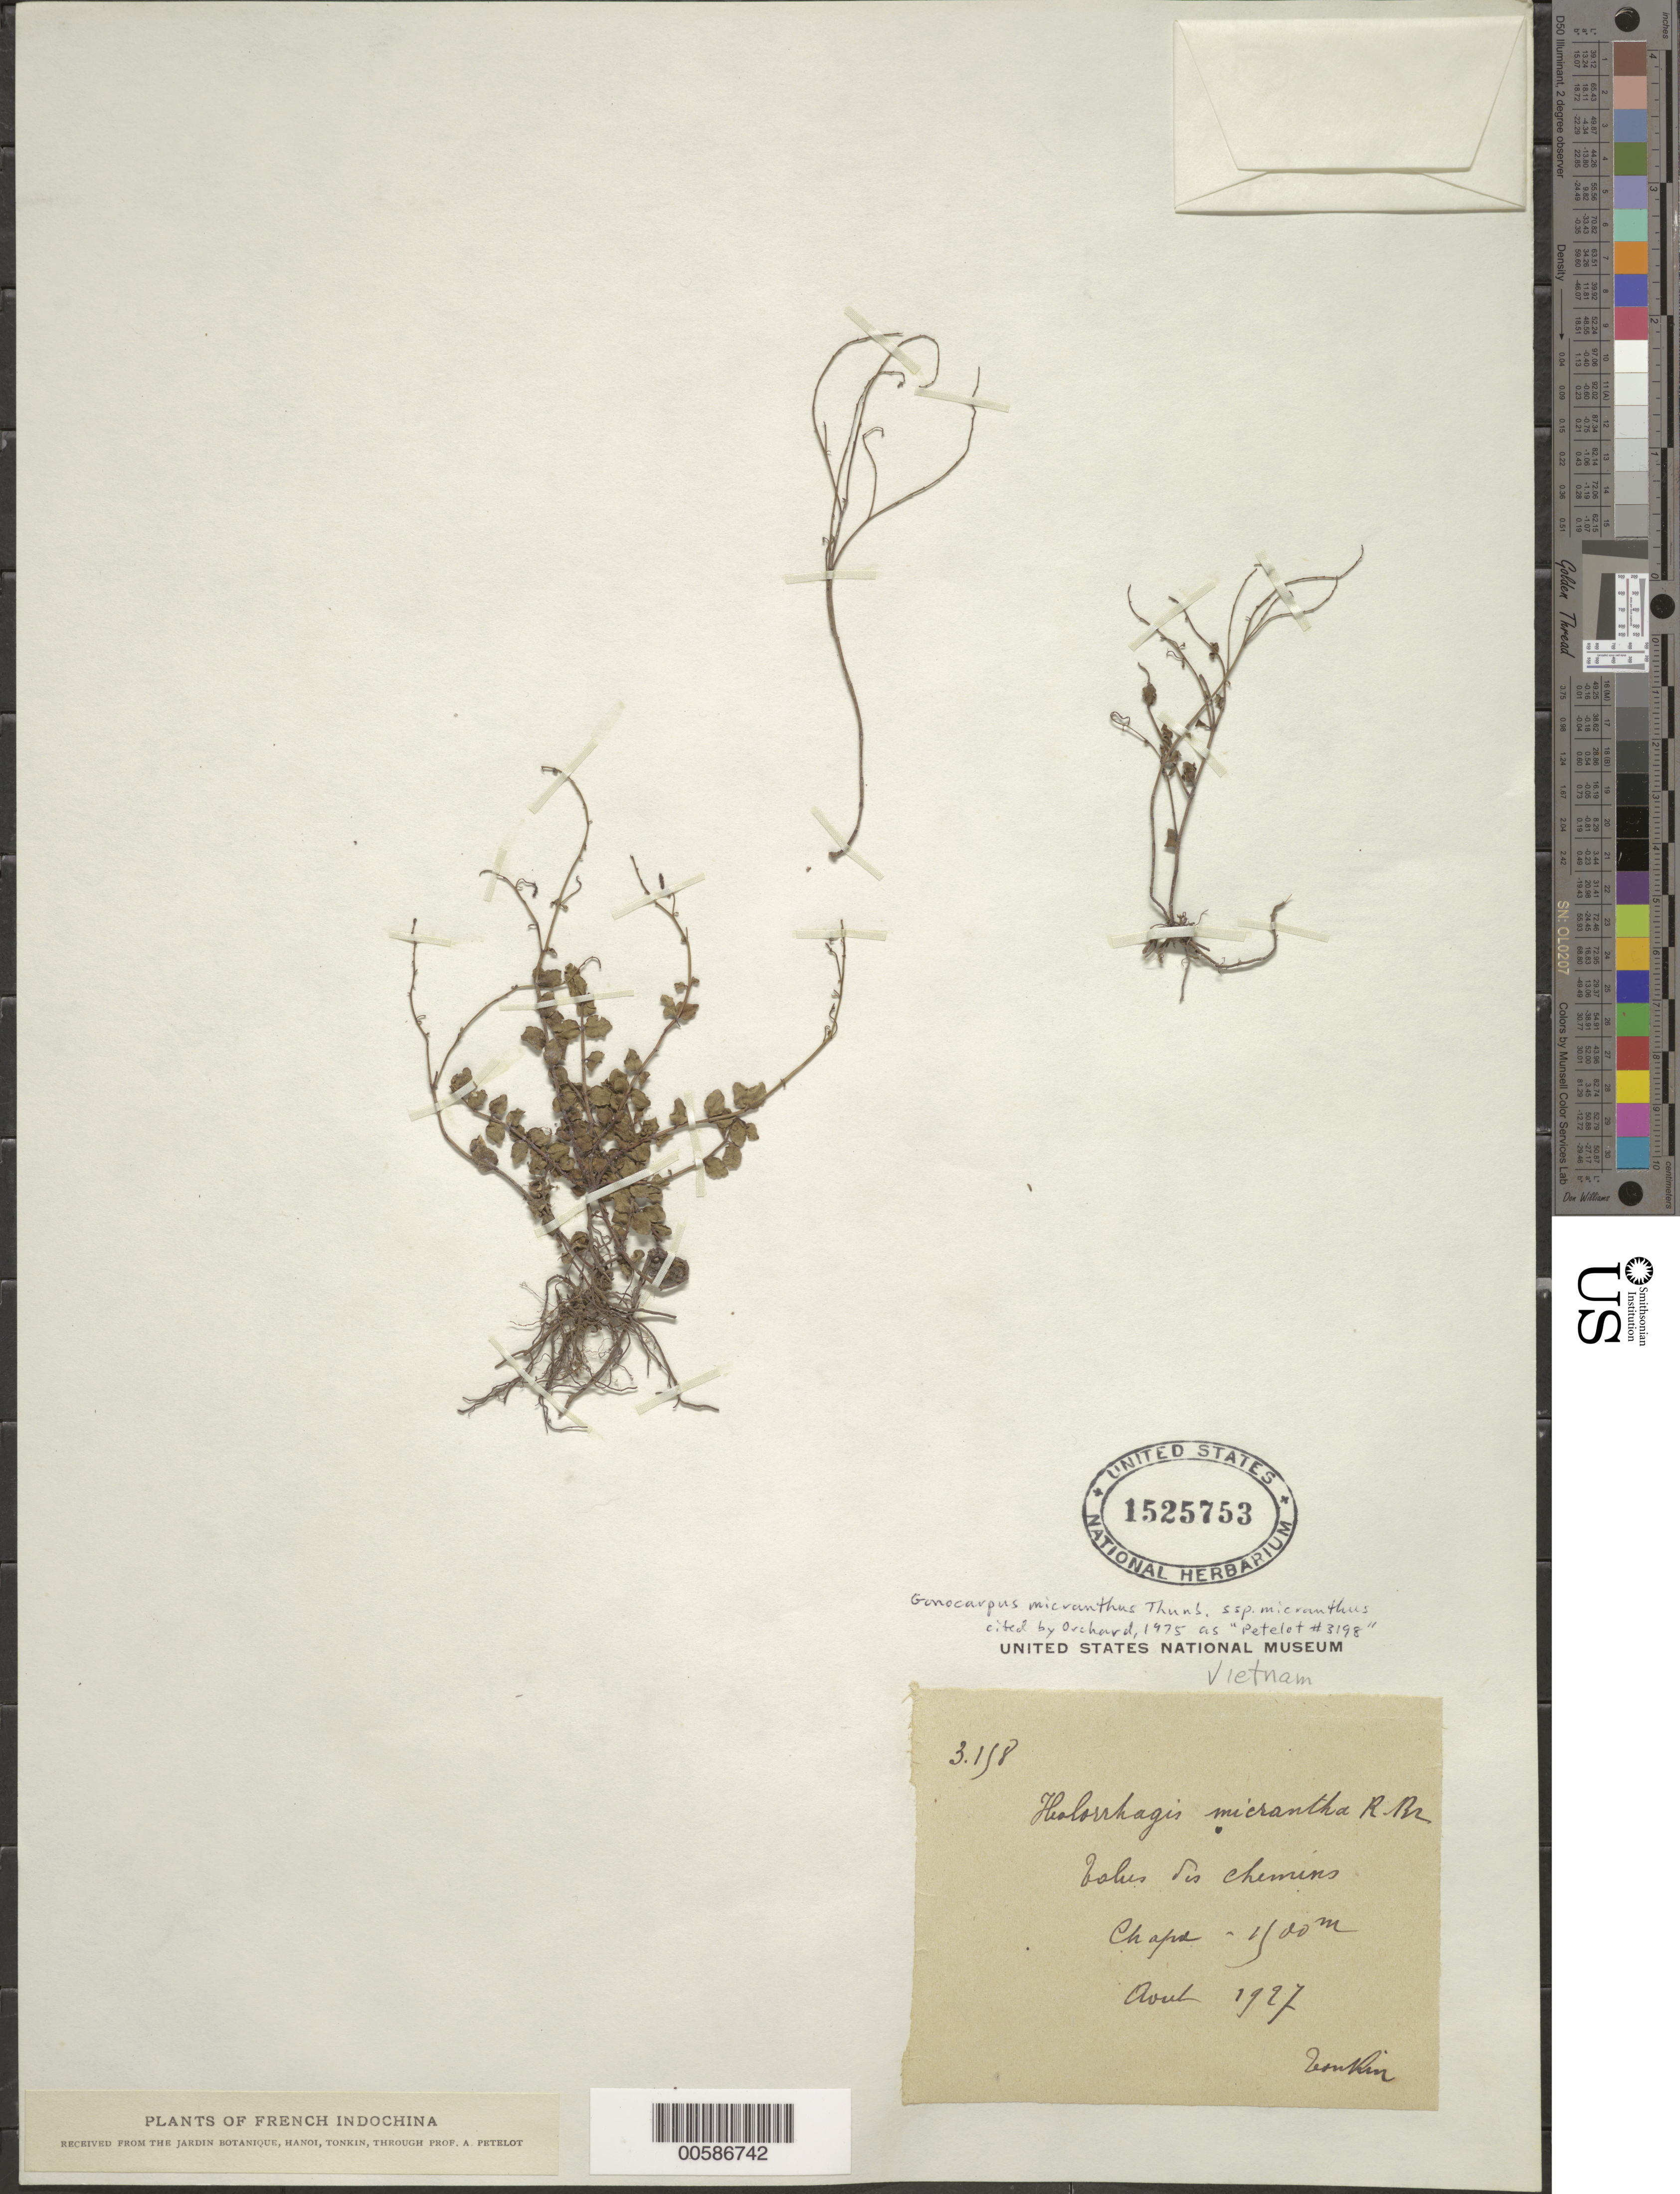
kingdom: Plantae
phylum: Tracheophyta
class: Magnoliopsida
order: Saxifragales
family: Haloragaceae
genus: Gonocarpus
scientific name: Gonocarpus micranthus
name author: Thunb.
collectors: A. Petelot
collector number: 3198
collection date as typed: Aug 1927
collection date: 1927-08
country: Vietnam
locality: Tonkin. [North Vietnam]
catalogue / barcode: US 1525753